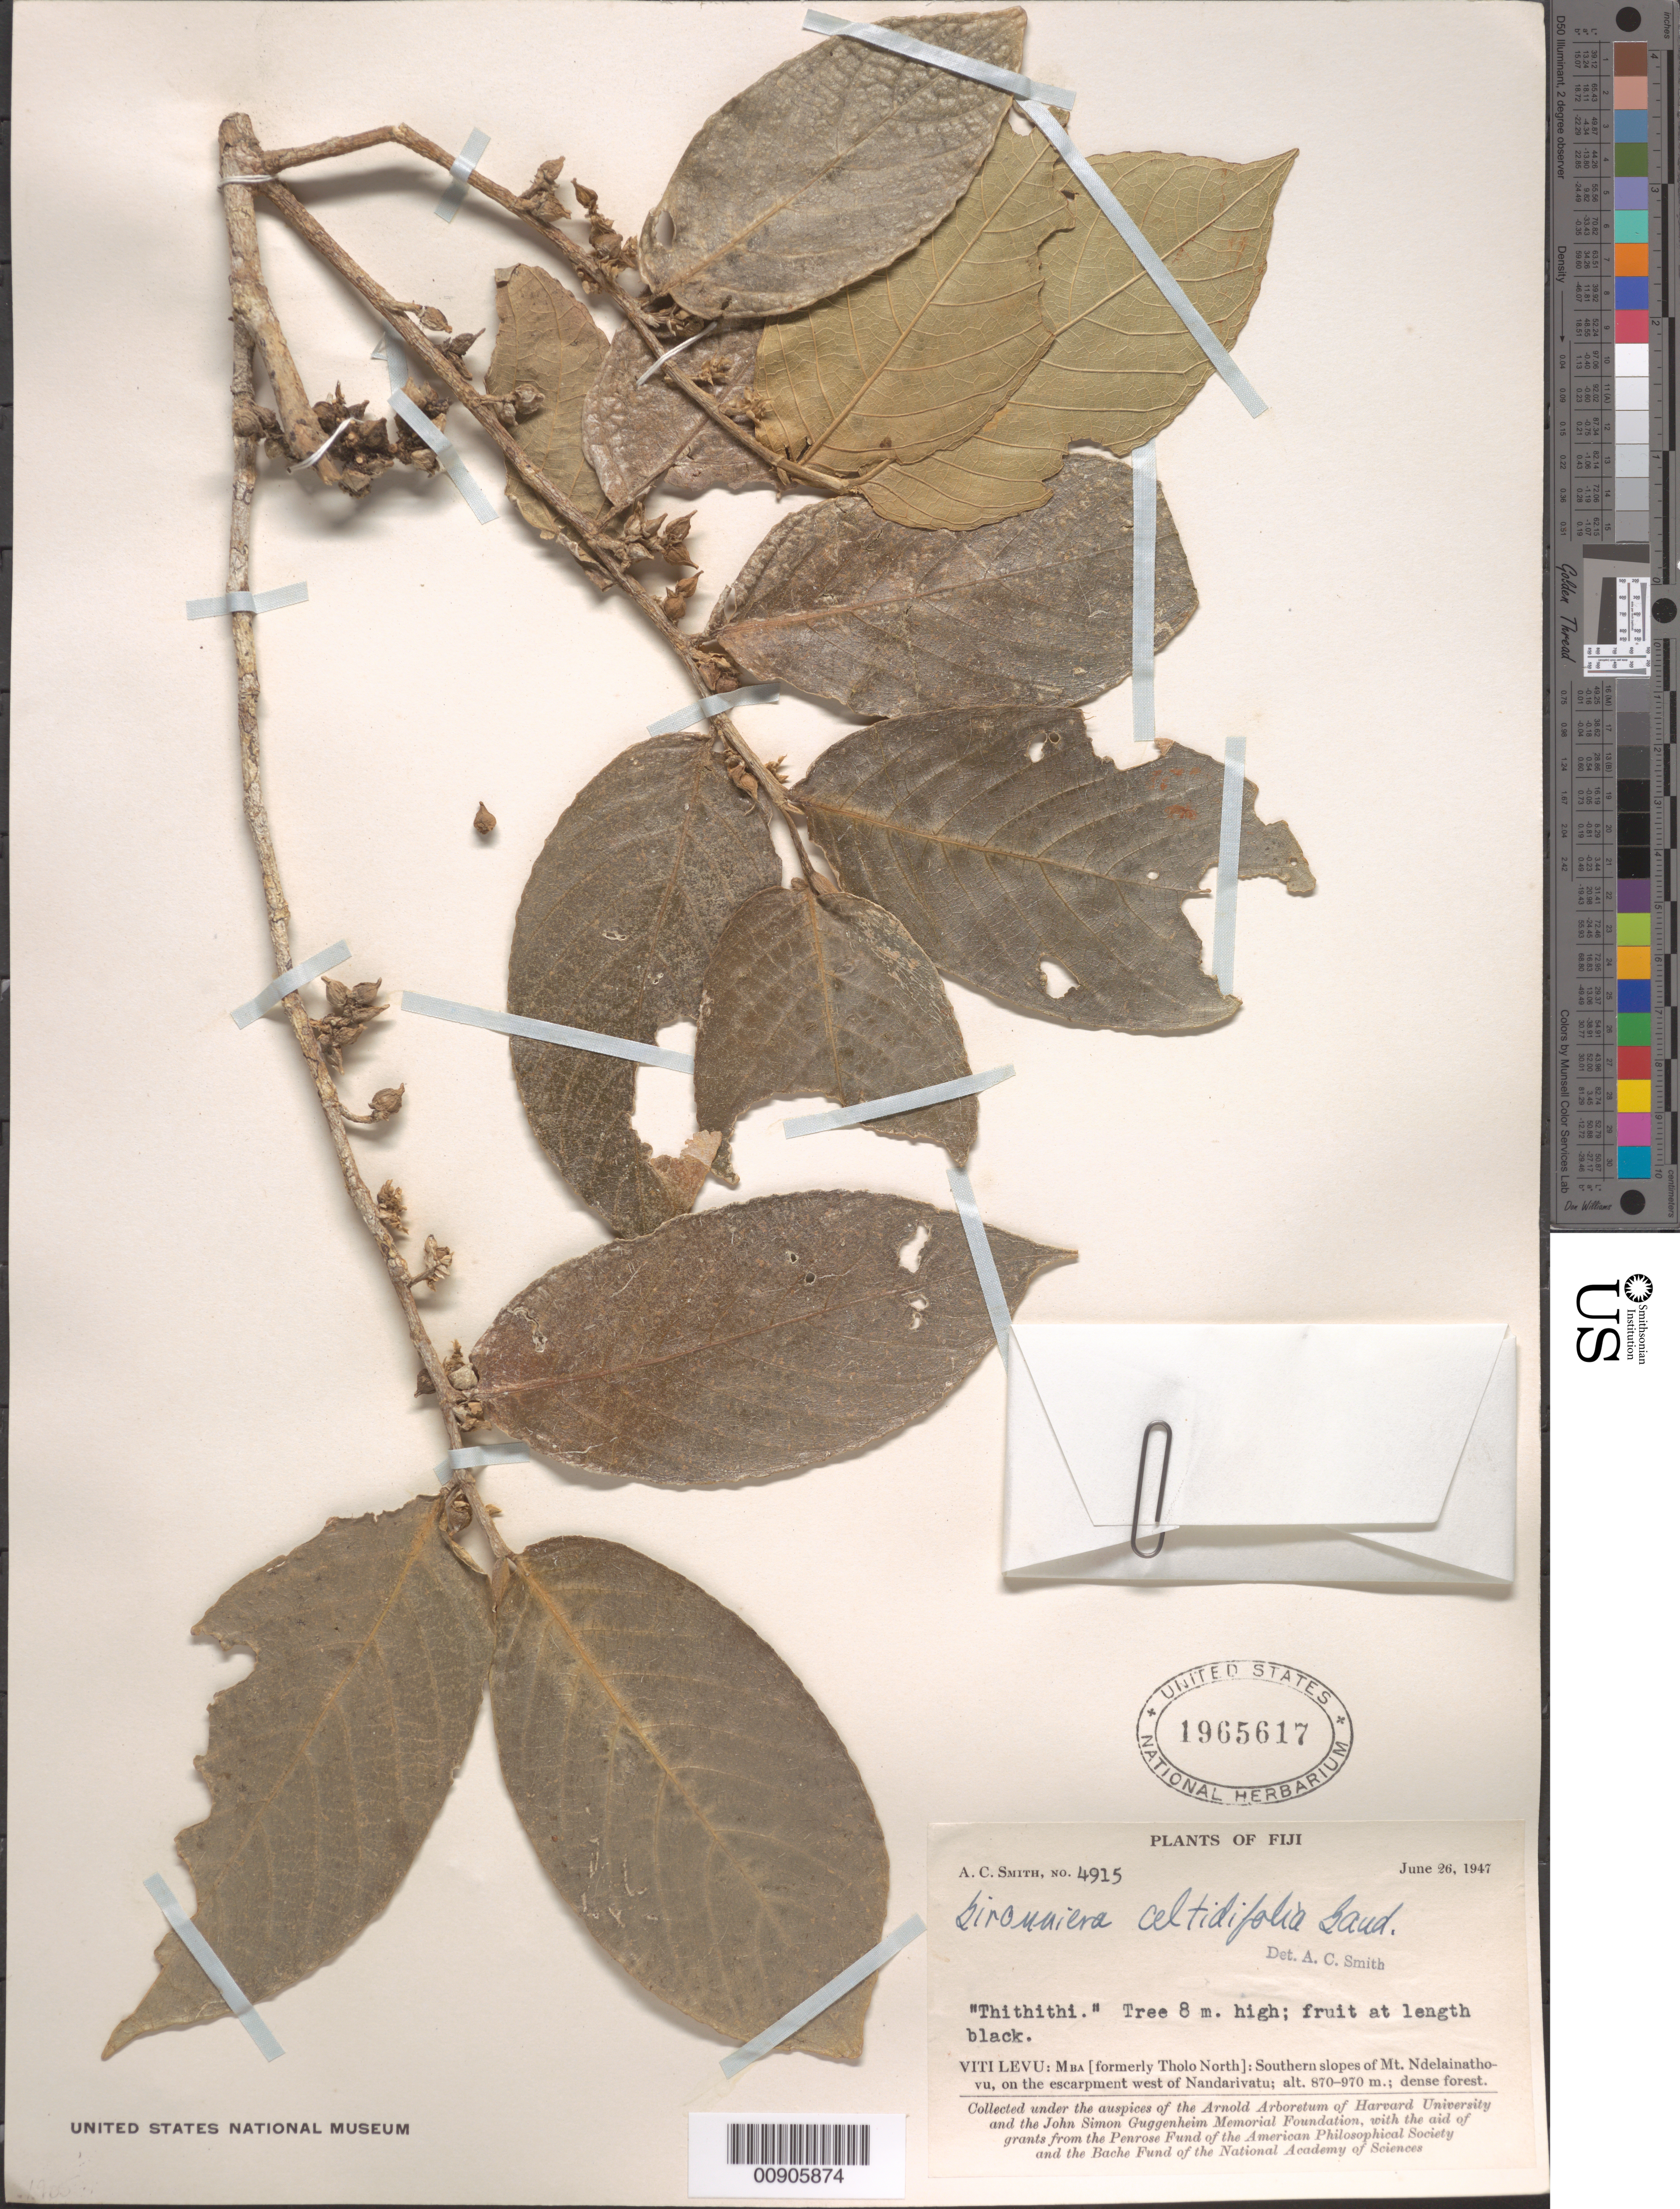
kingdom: Plantae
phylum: Tracheophyta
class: Magnoliopsida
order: Rosales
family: Cannabaceae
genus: Gironniera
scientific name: Gironniera celtidifolia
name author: Gaudich.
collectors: C. A. Smith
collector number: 4915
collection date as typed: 26 Jun 1947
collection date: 1947-06-26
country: Fiji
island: Viti Levu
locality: Mba (formerly Tholo North) Southern slopes of Mt. Ndelainothovu, on the escarpment west of Nandarivutu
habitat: dense forest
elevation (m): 870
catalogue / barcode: US 1965617